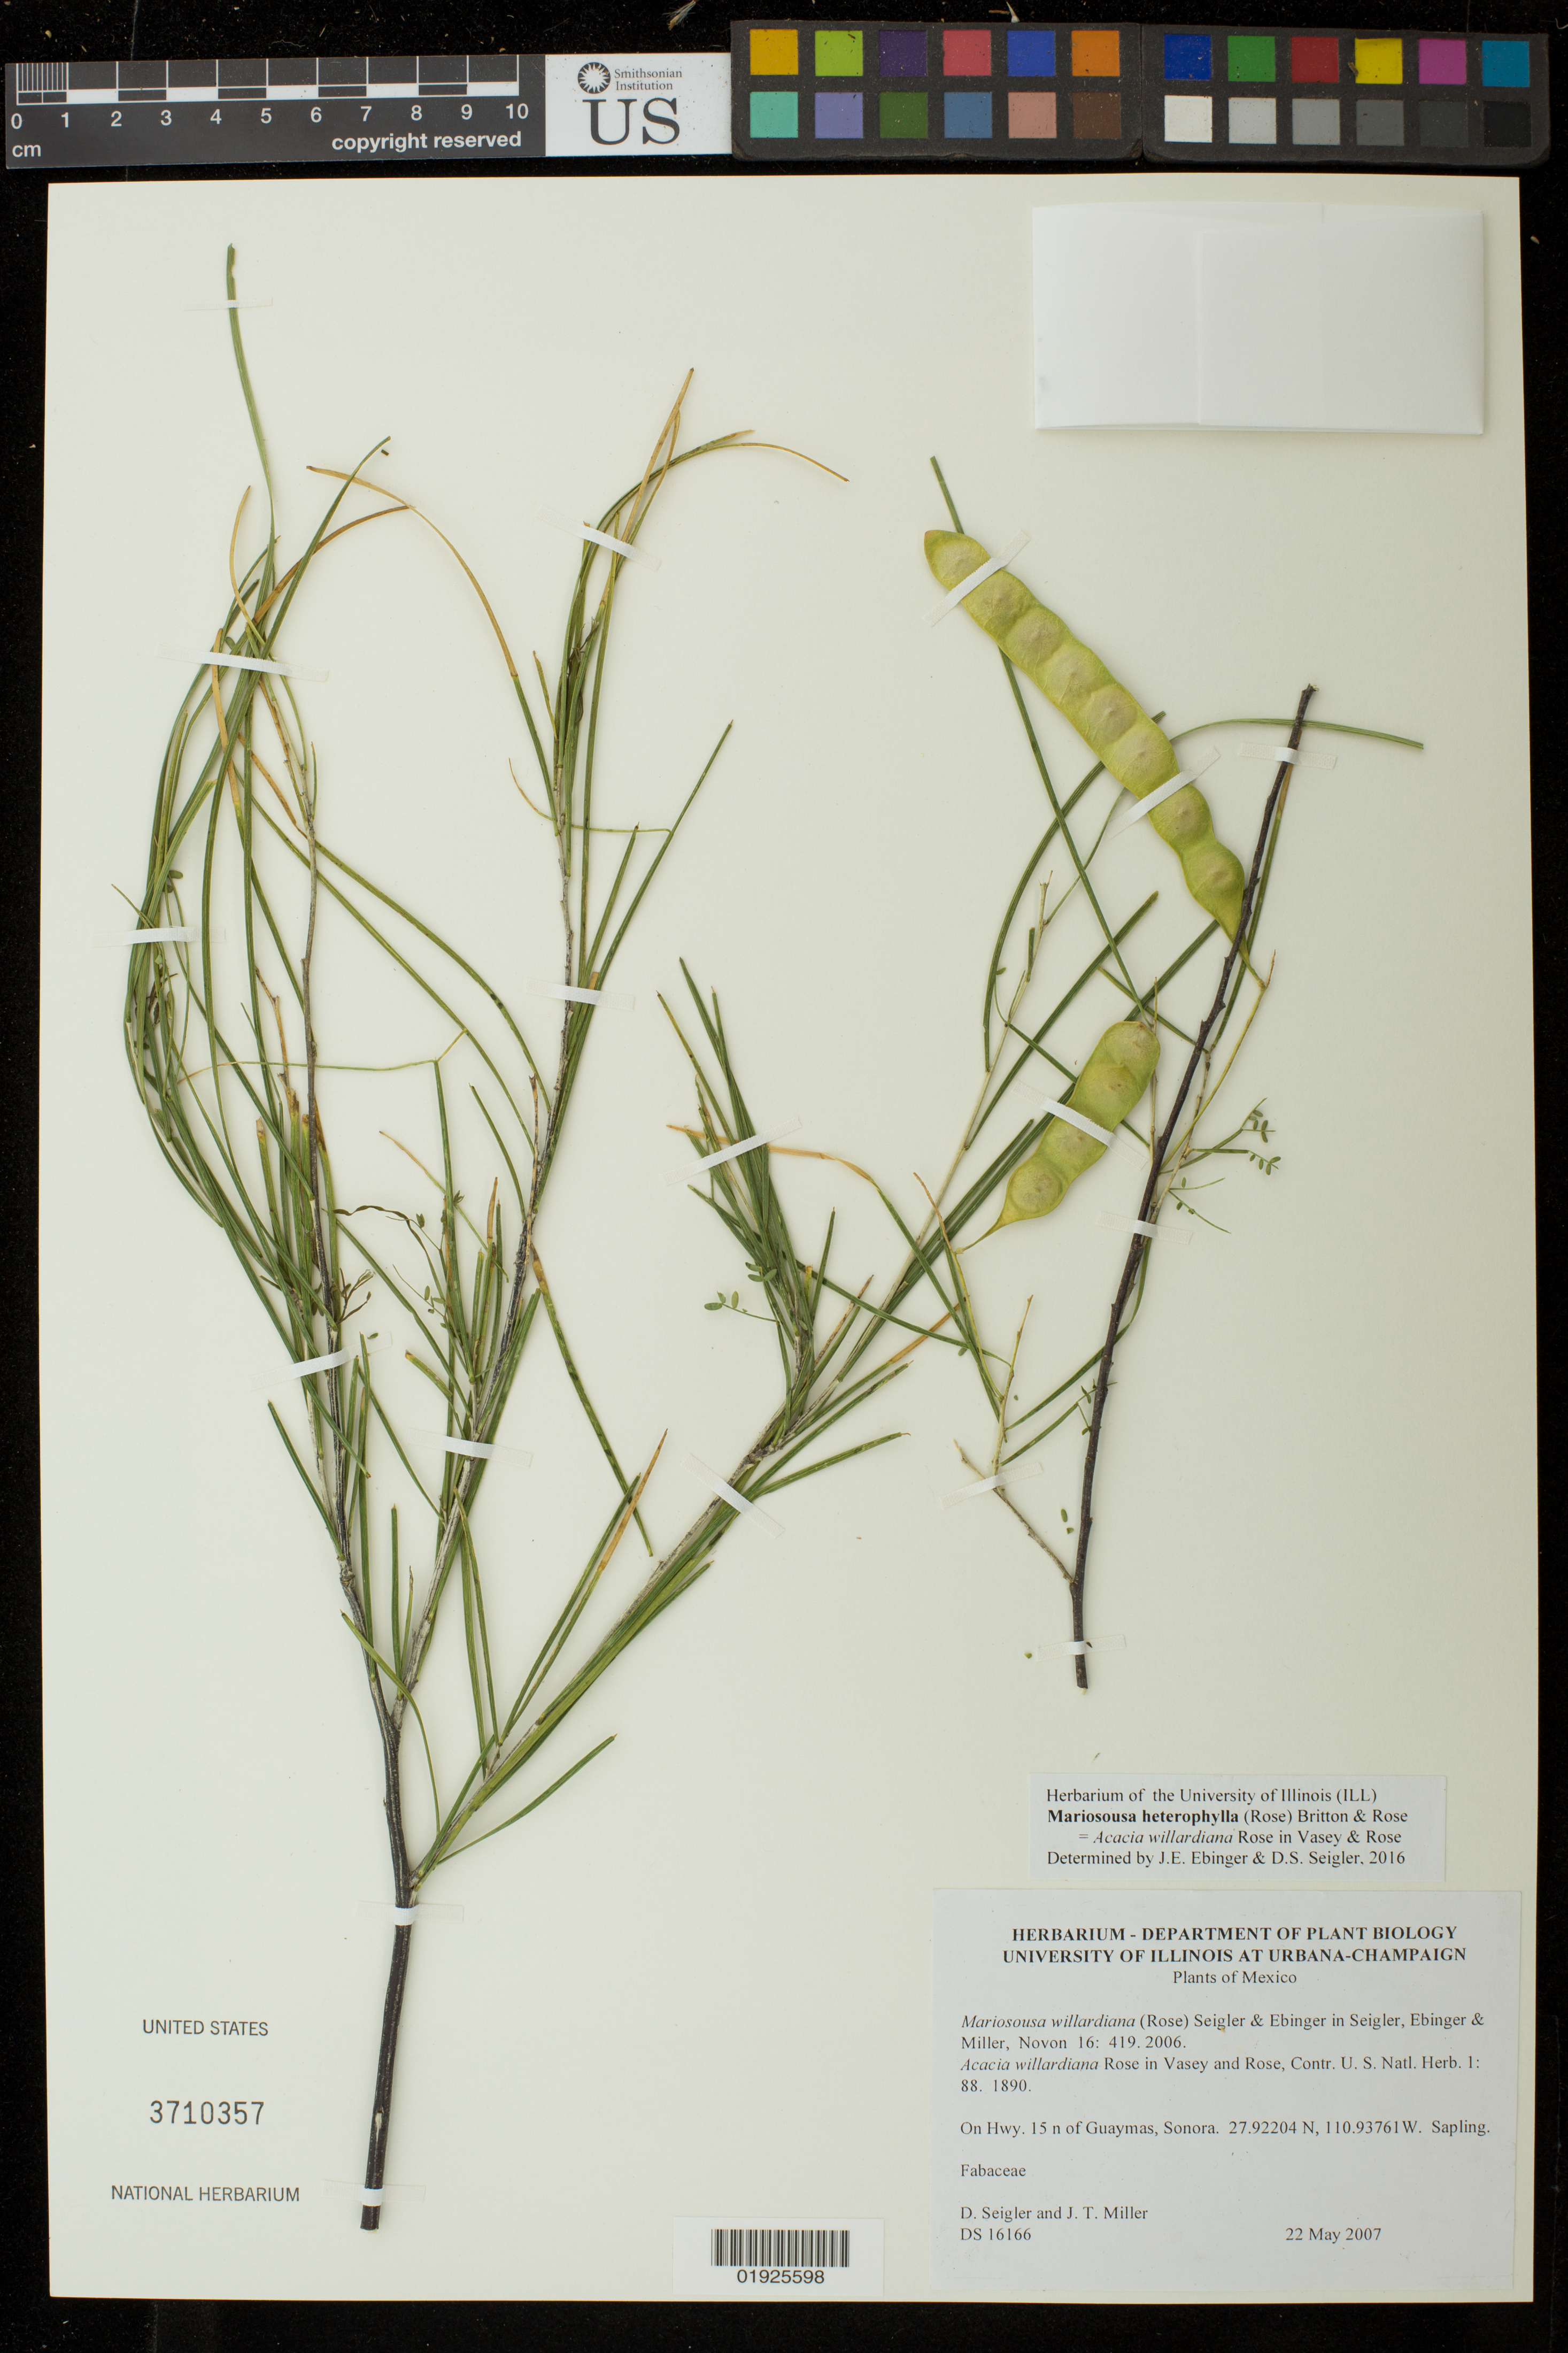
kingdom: Plantae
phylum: Tracheophyta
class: Magnoliopsida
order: Fabales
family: Fabaceae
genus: Mariosousa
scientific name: Mariosousa heterophylla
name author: (Benth.) Seigler & Ebinger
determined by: Seigler, David S.; Ebinger, J. E.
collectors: D. S. Seigler & J. T. Miller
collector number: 16166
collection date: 2007-05-22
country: Mexico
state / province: Sonora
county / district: Guaymas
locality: On Hwy 15 N of Guaymas.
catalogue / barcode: US 3710357